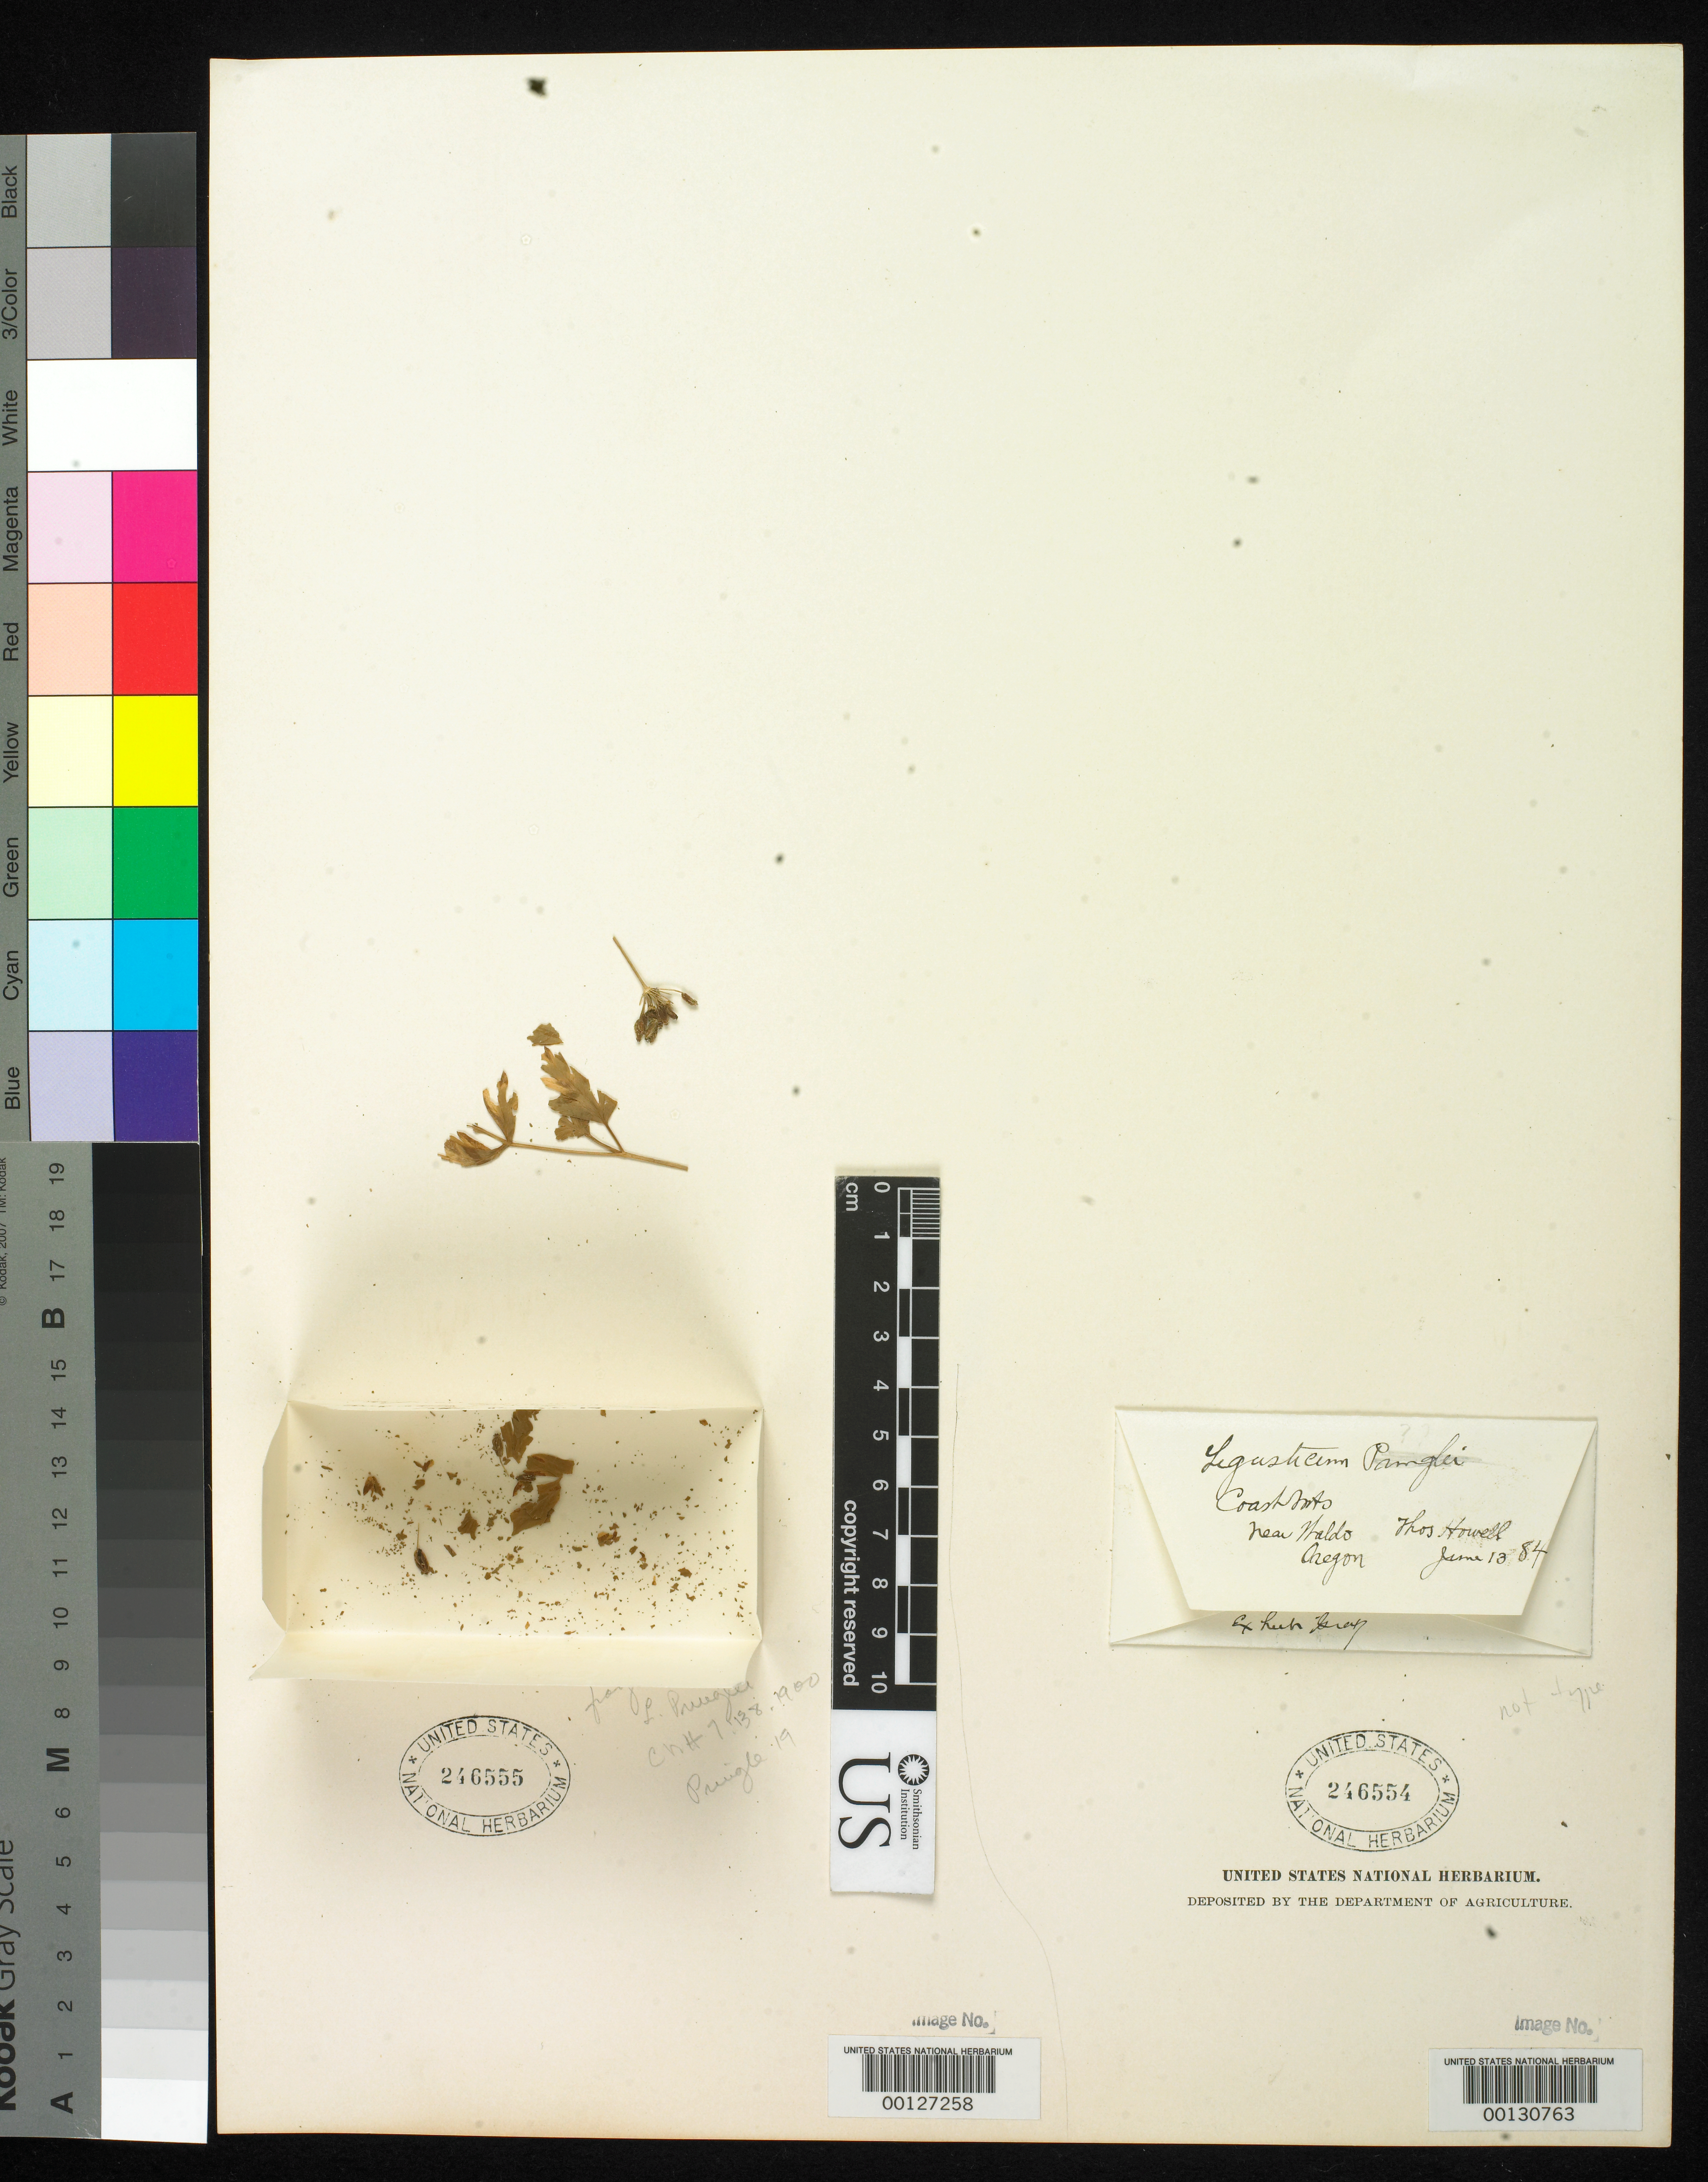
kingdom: Plantae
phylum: Tracheophyta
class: Magnoliopsida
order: Apiales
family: Apiaceae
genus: Ligusticum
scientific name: Ligusticum pringlei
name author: J.M. Coult. & Rose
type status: Type Collection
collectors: C. G. Pringle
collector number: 19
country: Mexico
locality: E of Monserrat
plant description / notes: Fragmentary material of type specimen ex herb. Gray. Non-type material is mounted on same sheet (right-hand side, USNH 246554, barcode 00130763).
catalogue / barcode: US 246555